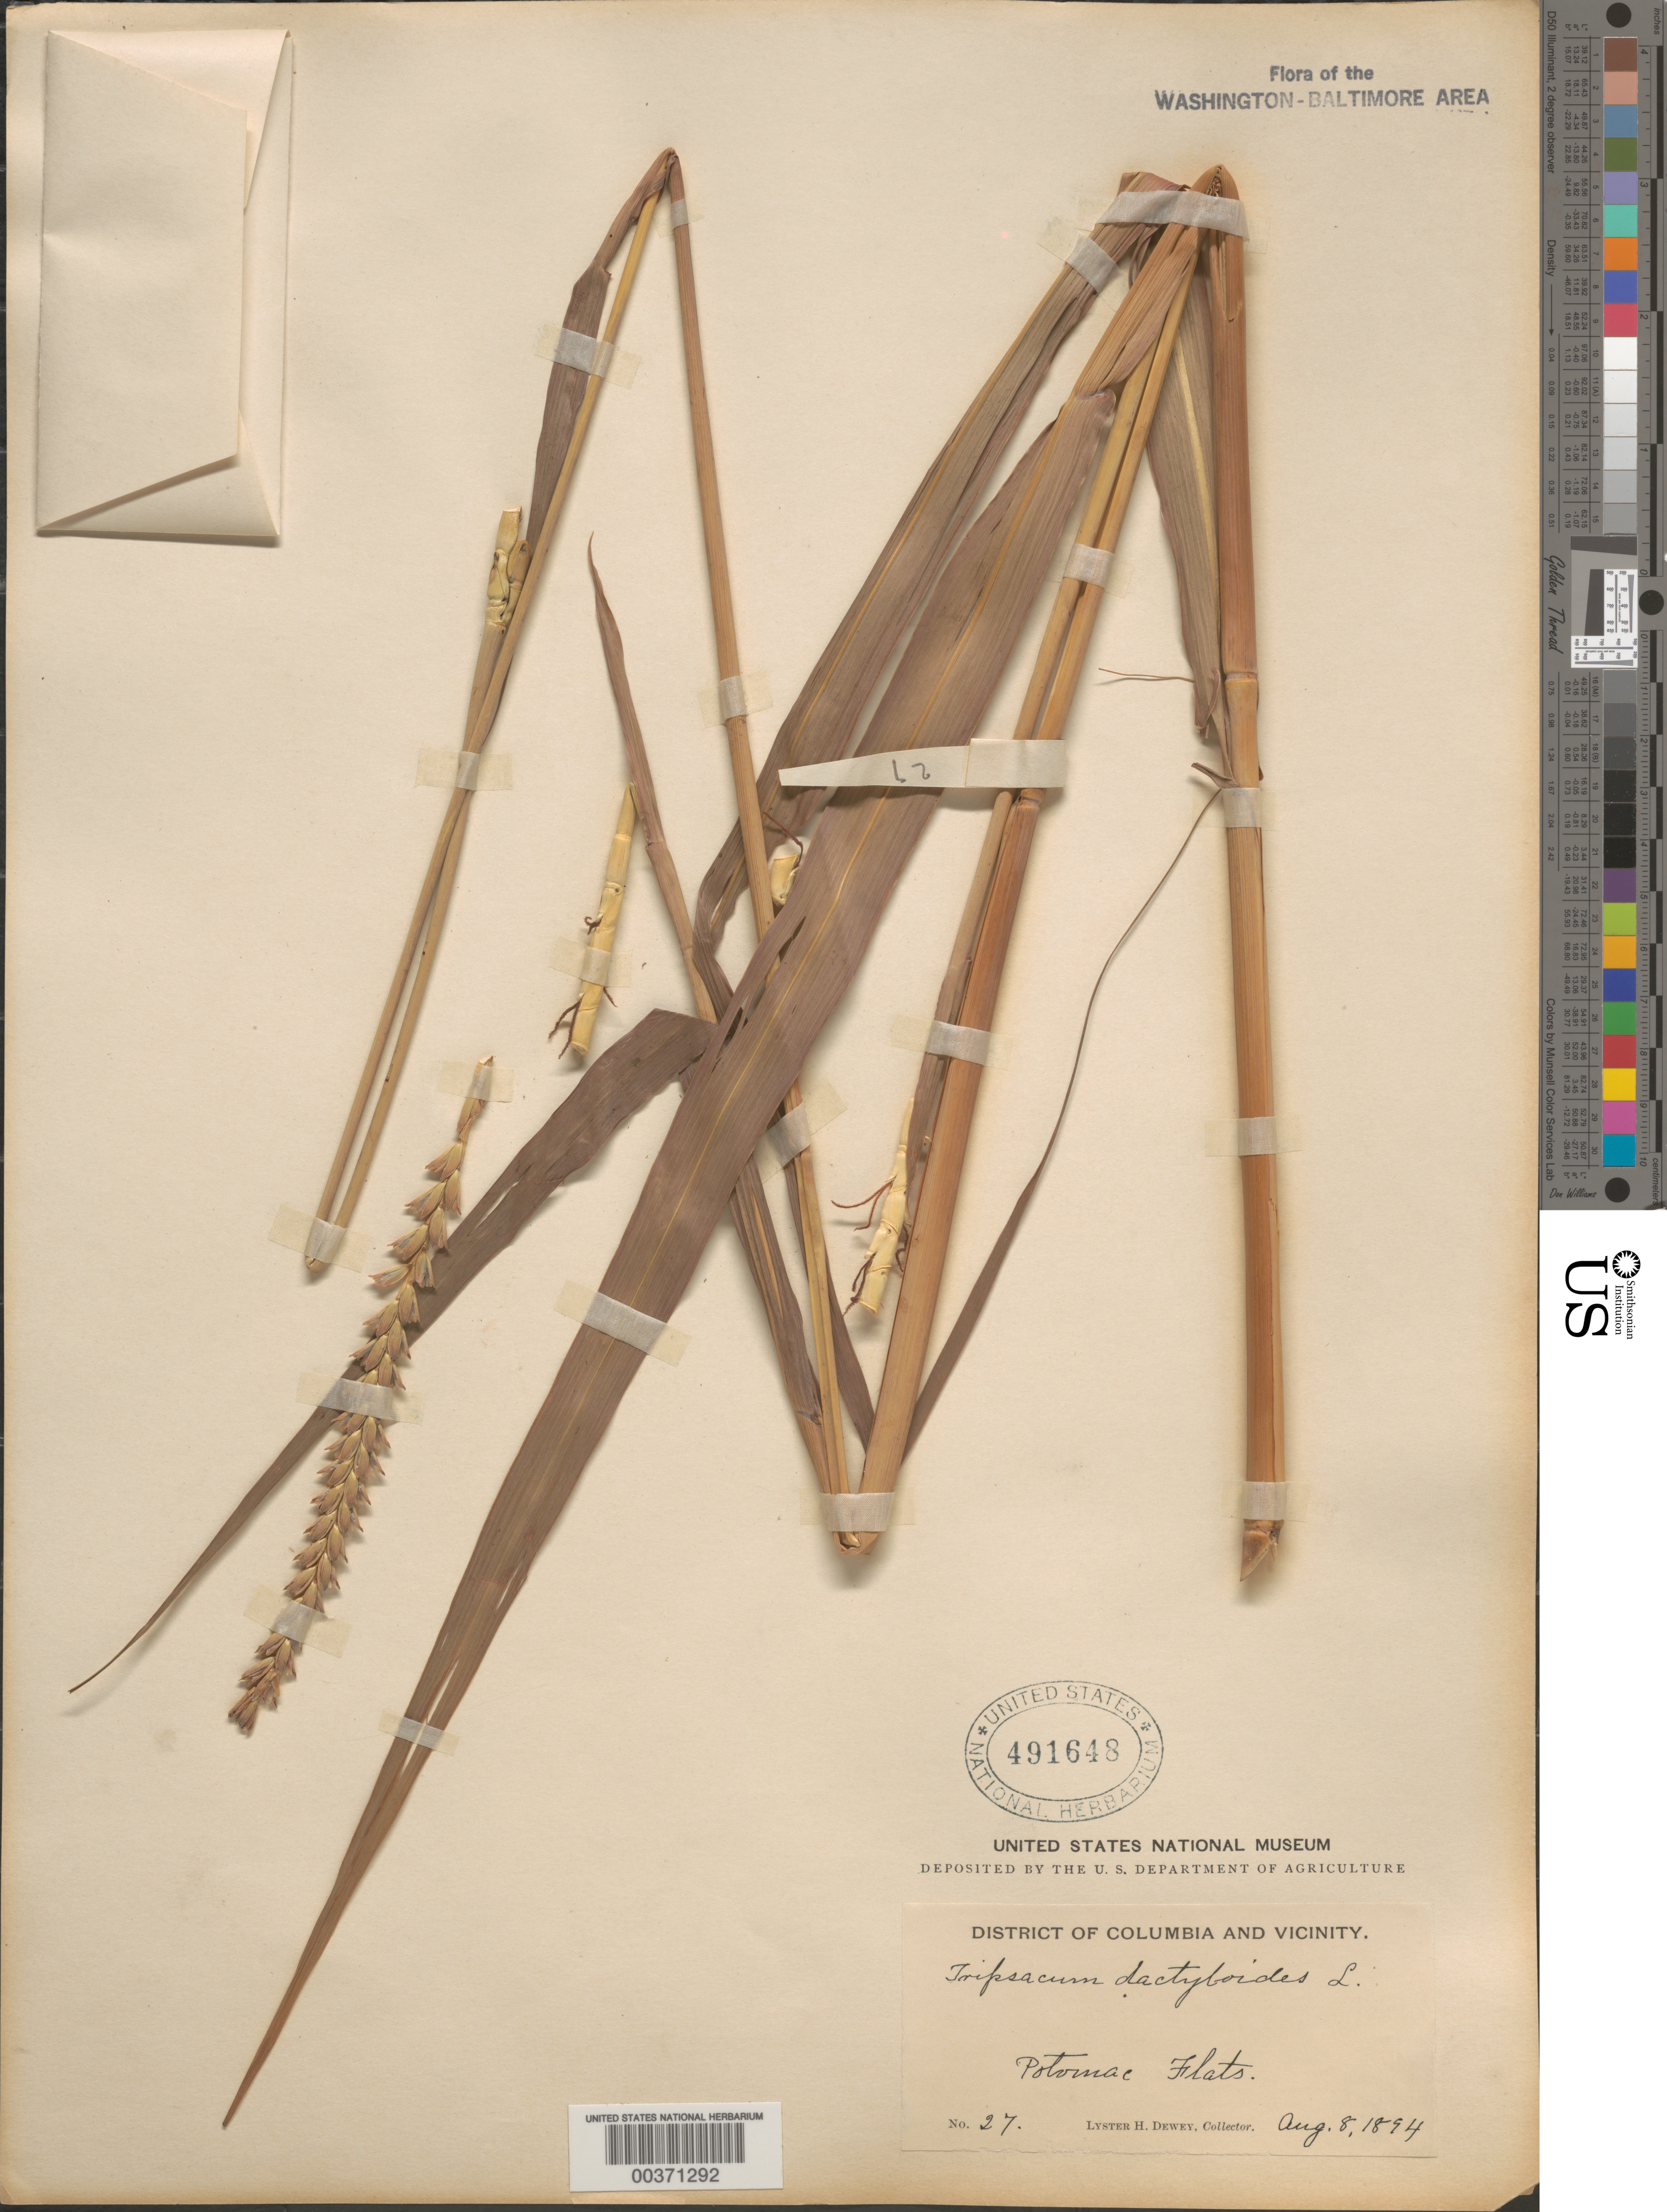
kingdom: Plantae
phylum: Tracheophyta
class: Liliopsida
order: Poales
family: Poaceae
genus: Tripsacum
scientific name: Tripsacum dactyloides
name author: (L.) L.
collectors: L. H. Dewey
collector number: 27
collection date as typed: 08 Aug 1894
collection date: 1894-08-08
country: United States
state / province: District of Columbia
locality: Potomac Flats C. and O. Canal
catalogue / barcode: US 491648